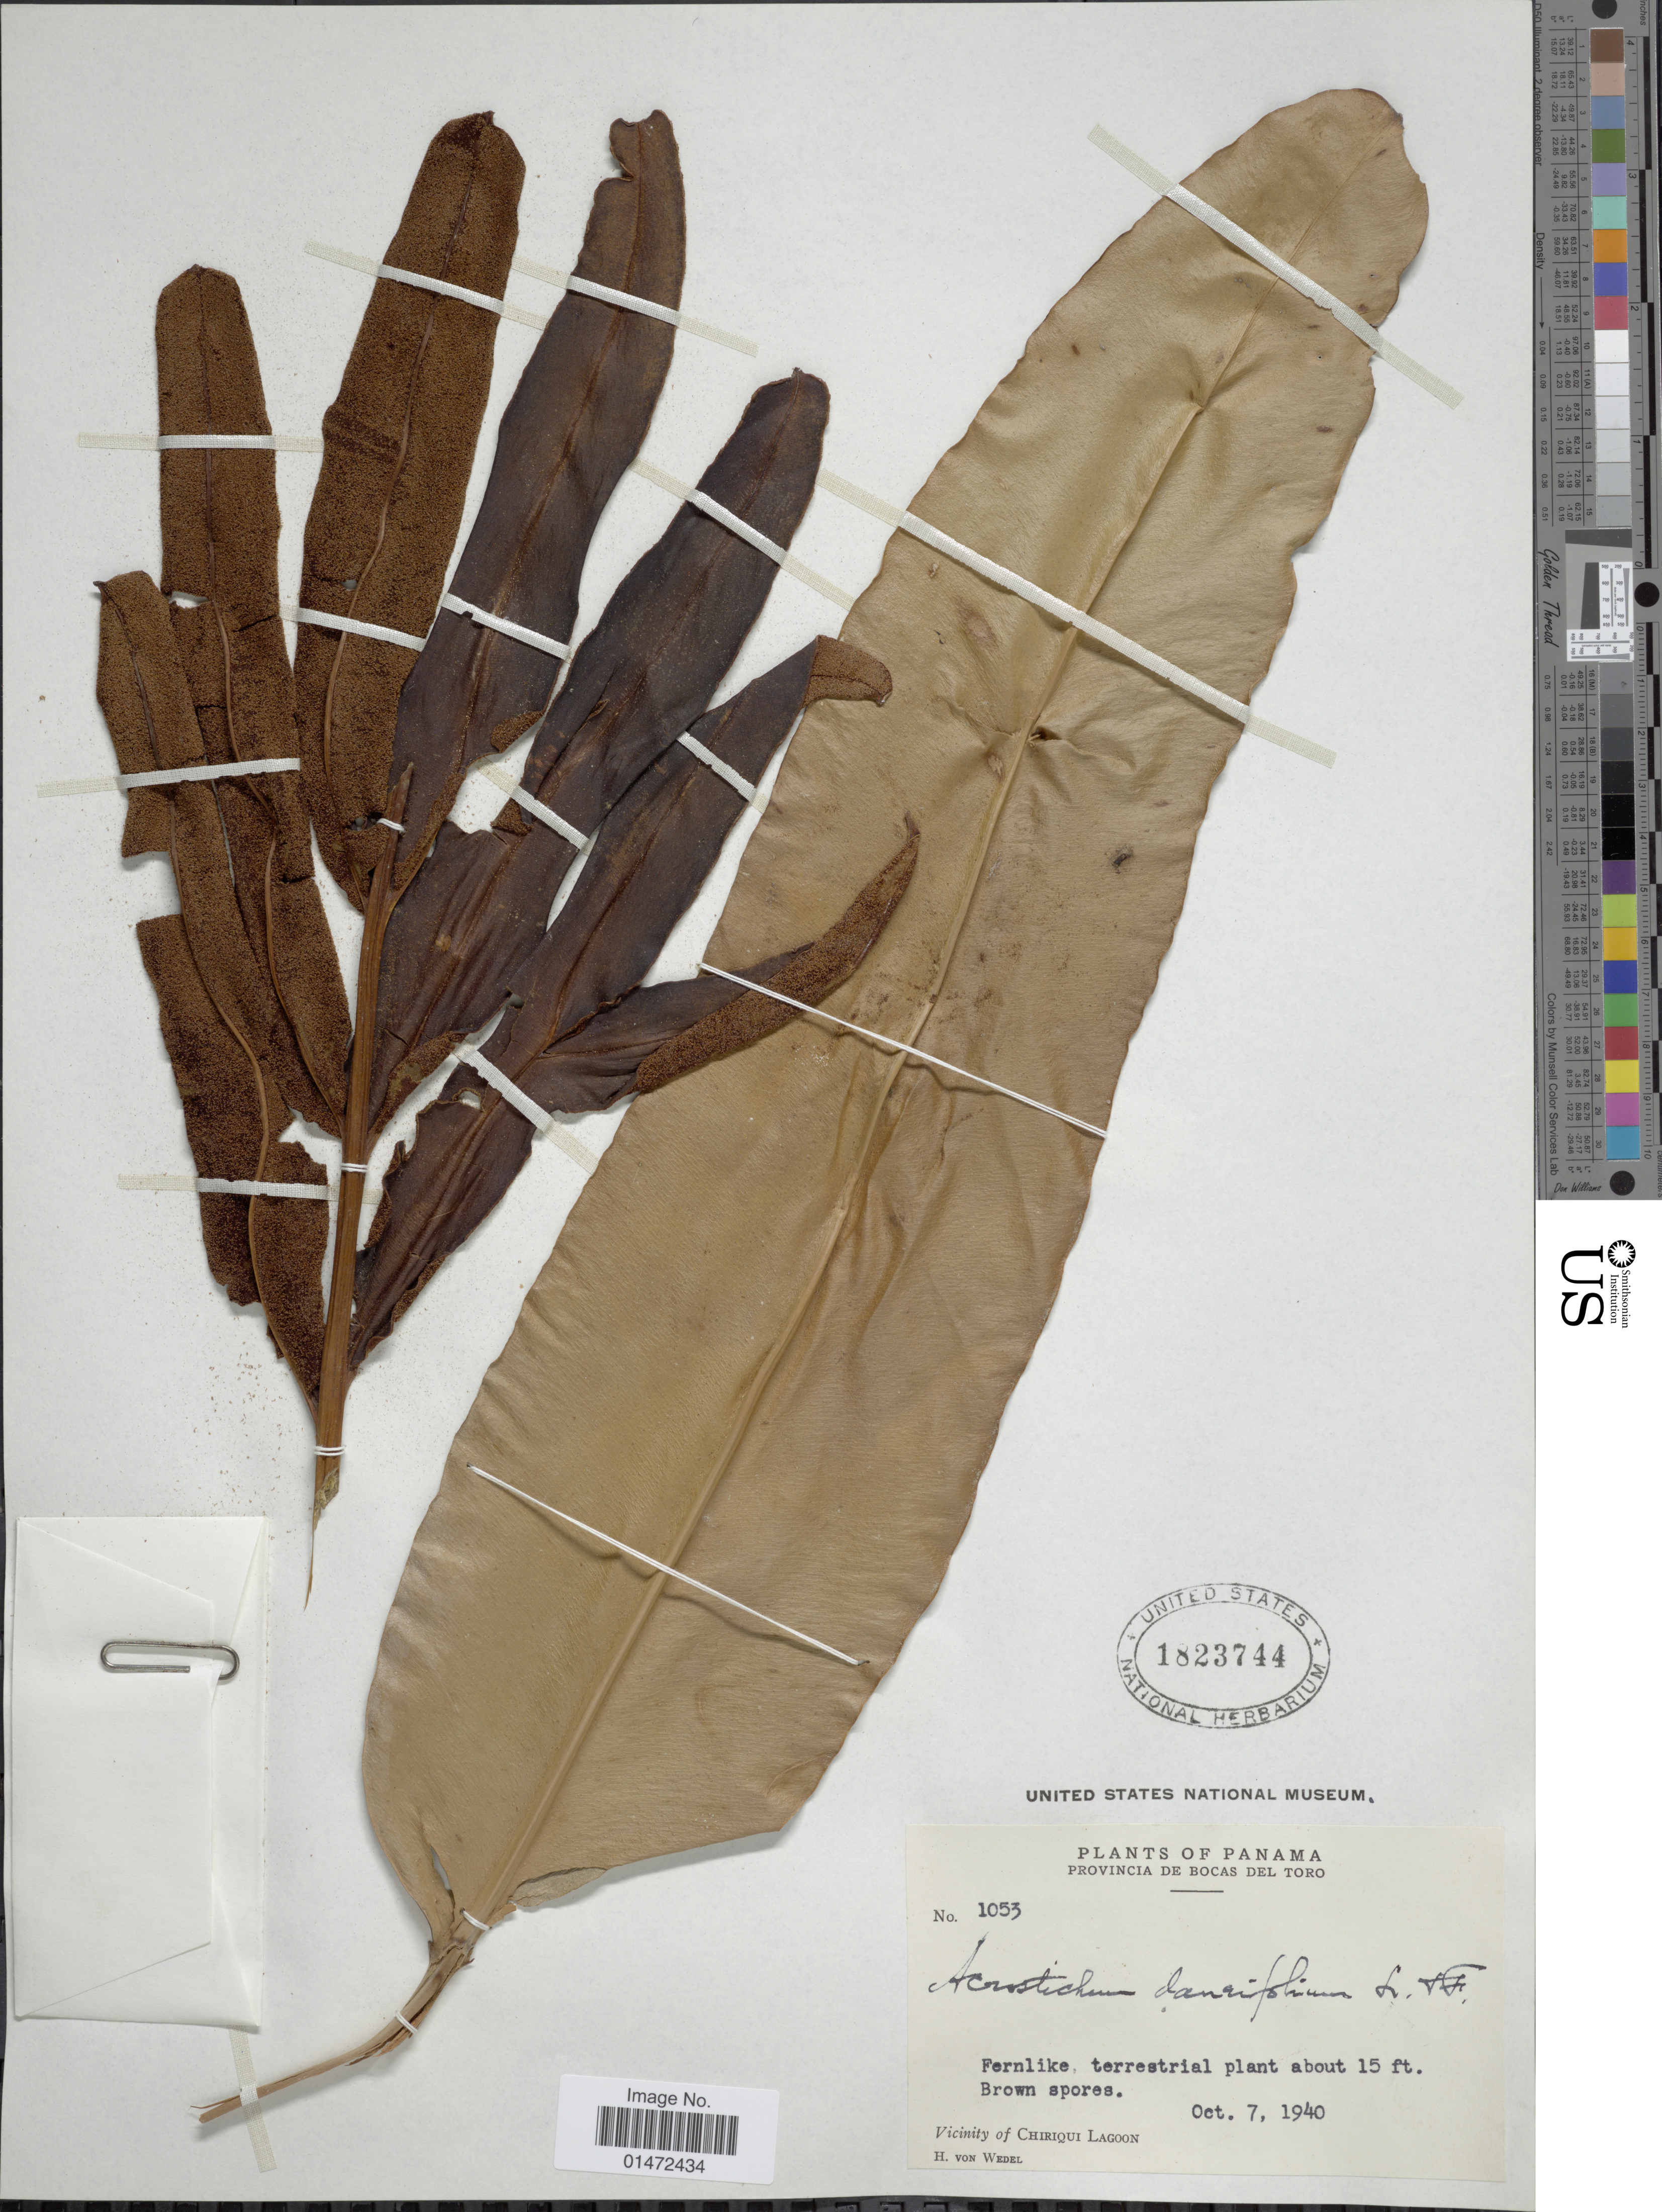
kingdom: Plantae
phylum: Tracheophyta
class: Polypodiopsida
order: Polypodiales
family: Pteridaceae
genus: Acrostichum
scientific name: Acrostichum danaeifolium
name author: Langsd. & Fisch.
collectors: H. von Wedel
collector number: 1053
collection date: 1940-10-07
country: Panama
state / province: Bocas del Toro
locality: Vicinity of Chiriqui Lagoon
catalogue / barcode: US 1823744